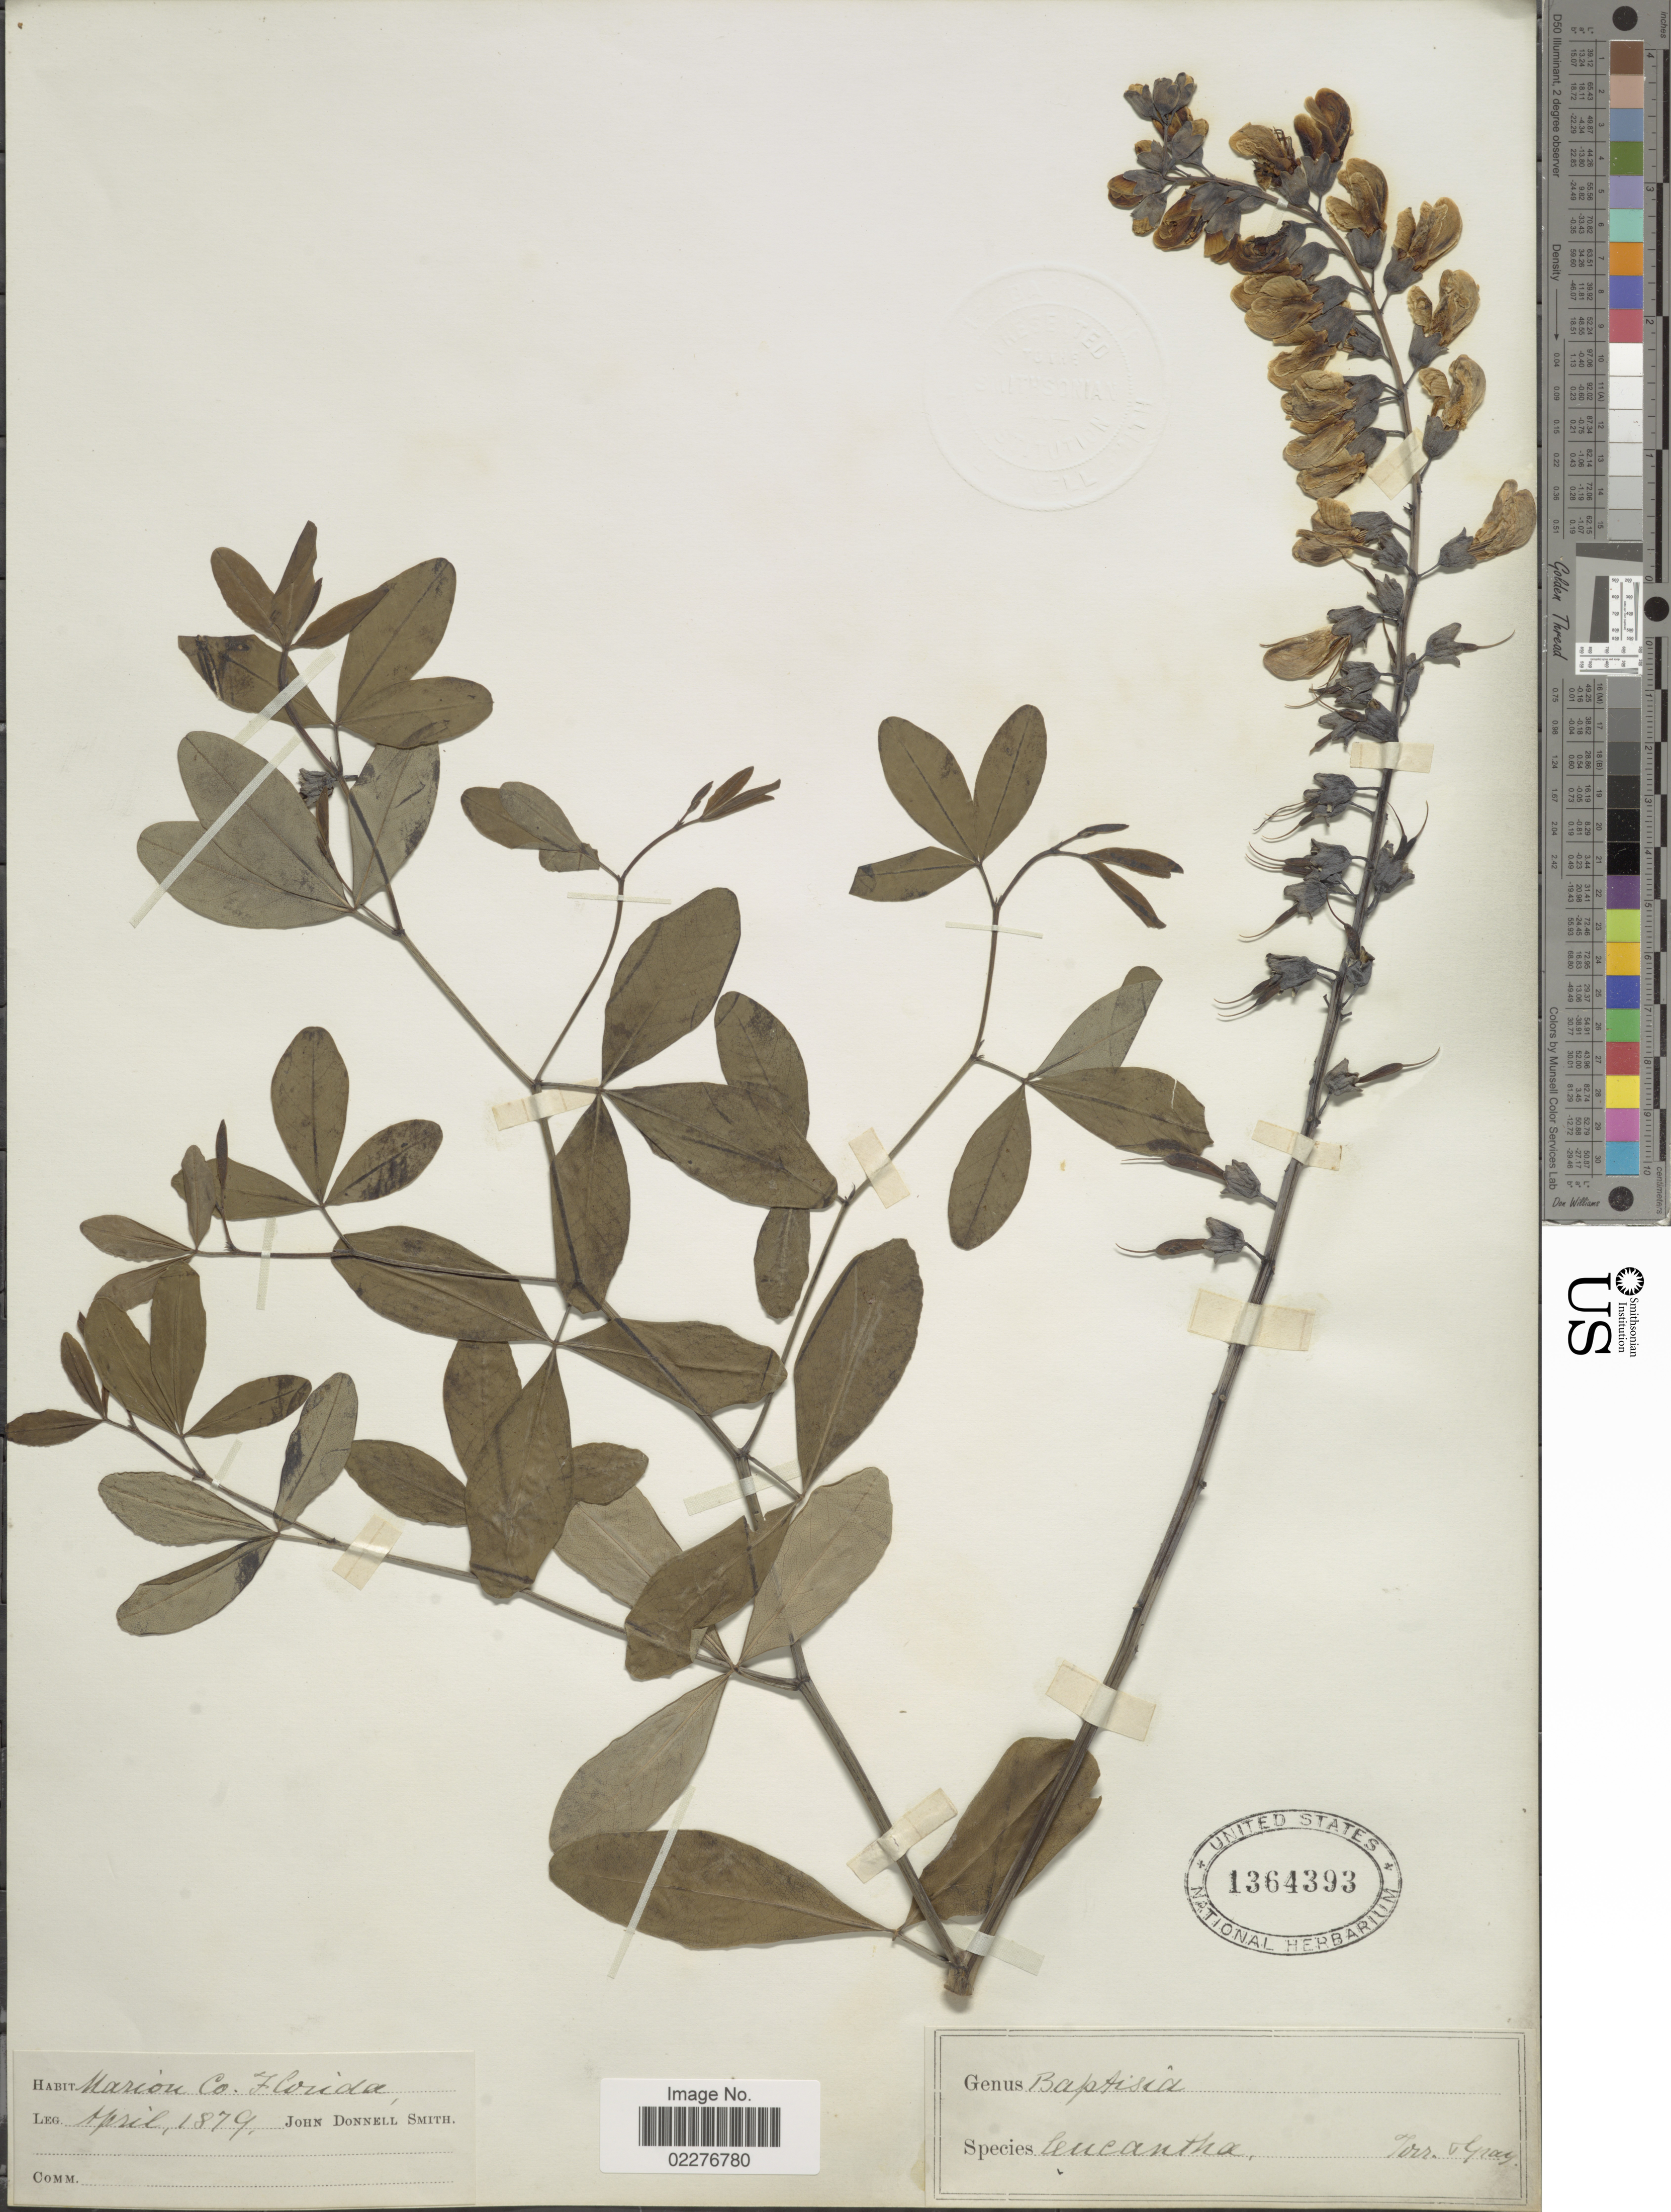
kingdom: Plantae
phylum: Tracheophyta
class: Magnoliopsida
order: Fabales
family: Fabaceae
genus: Baptisia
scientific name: Baptisia leucantha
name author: Torr. & A. Gray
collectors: J. Donnell Smith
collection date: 1879-04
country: United States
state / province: Florida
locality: Marion Co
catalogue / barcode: US 1364393